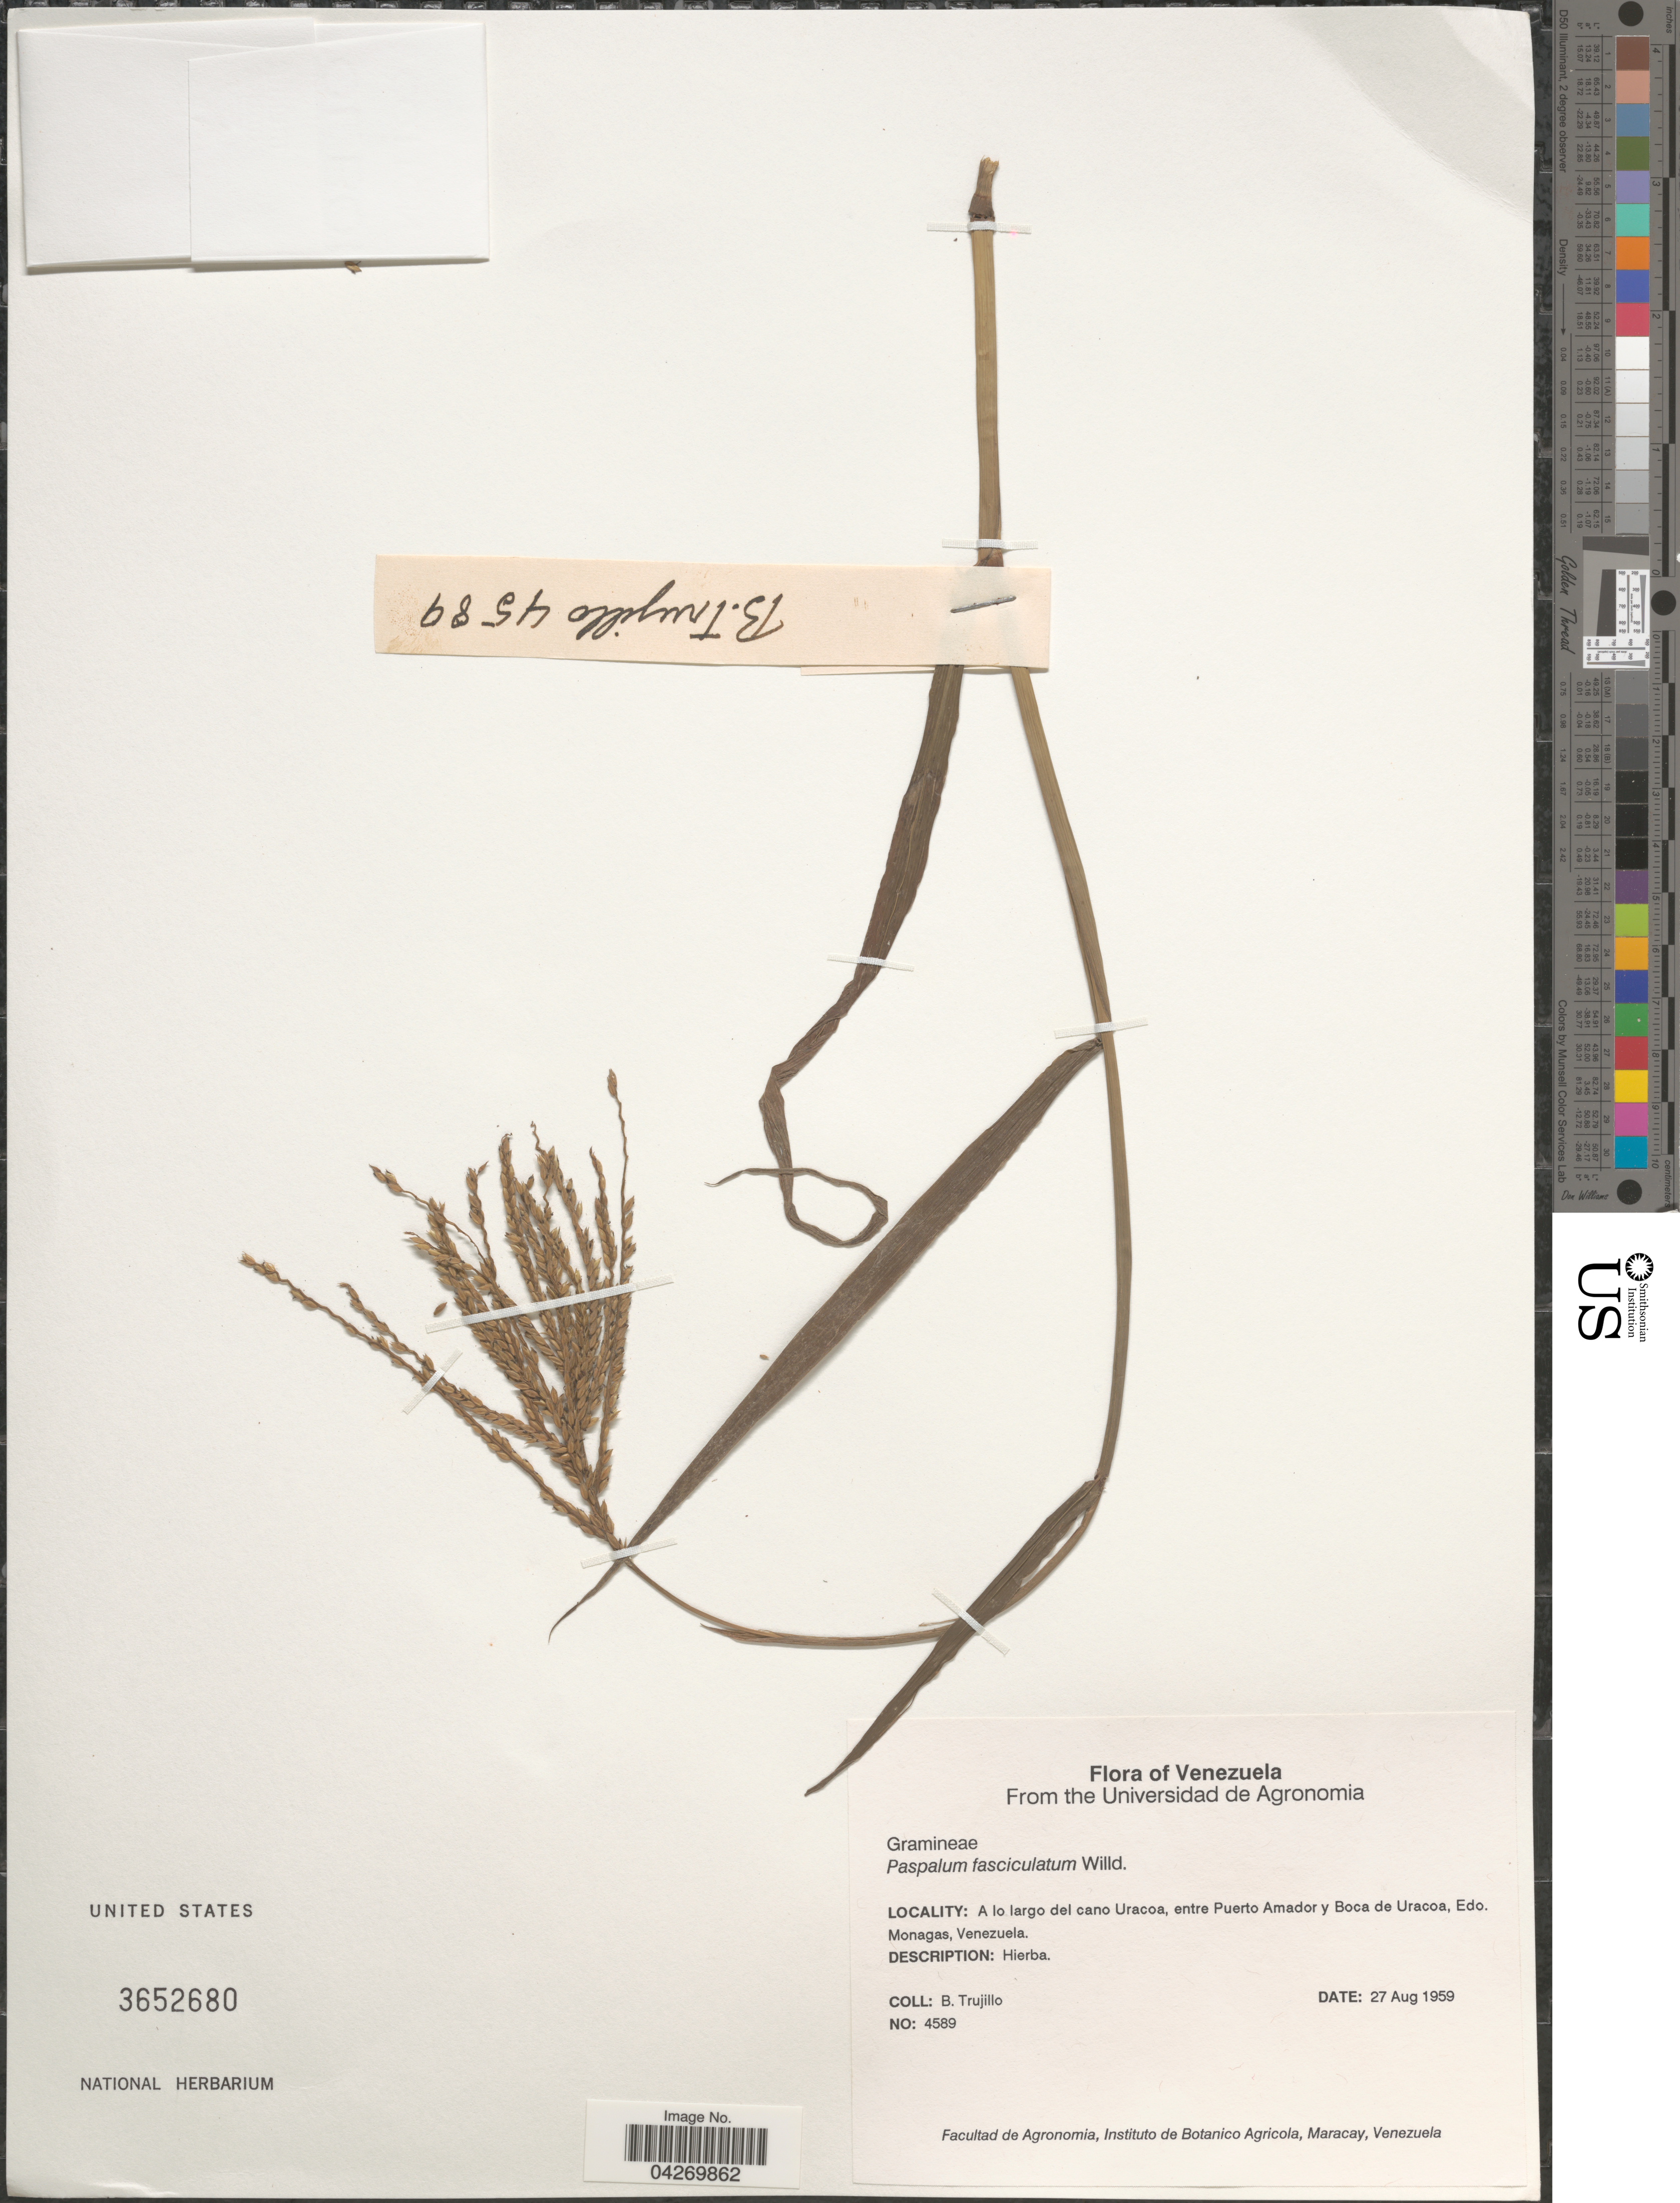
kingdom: Plantae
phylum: Tracheophyta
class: Liliopsida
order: Poales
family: Poaceae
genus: Paspalum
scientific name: Paspalum fasciculatum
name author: Willd. ex Flüggé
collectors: B. Trujillo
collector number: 4589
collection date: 1959-08-27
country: Venezuela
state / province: Monagas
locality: A lo largo del cano Uracoa, entre Puerto Amador y Boca de uracoa, Edo. Monagas.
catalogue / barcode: US 3652680